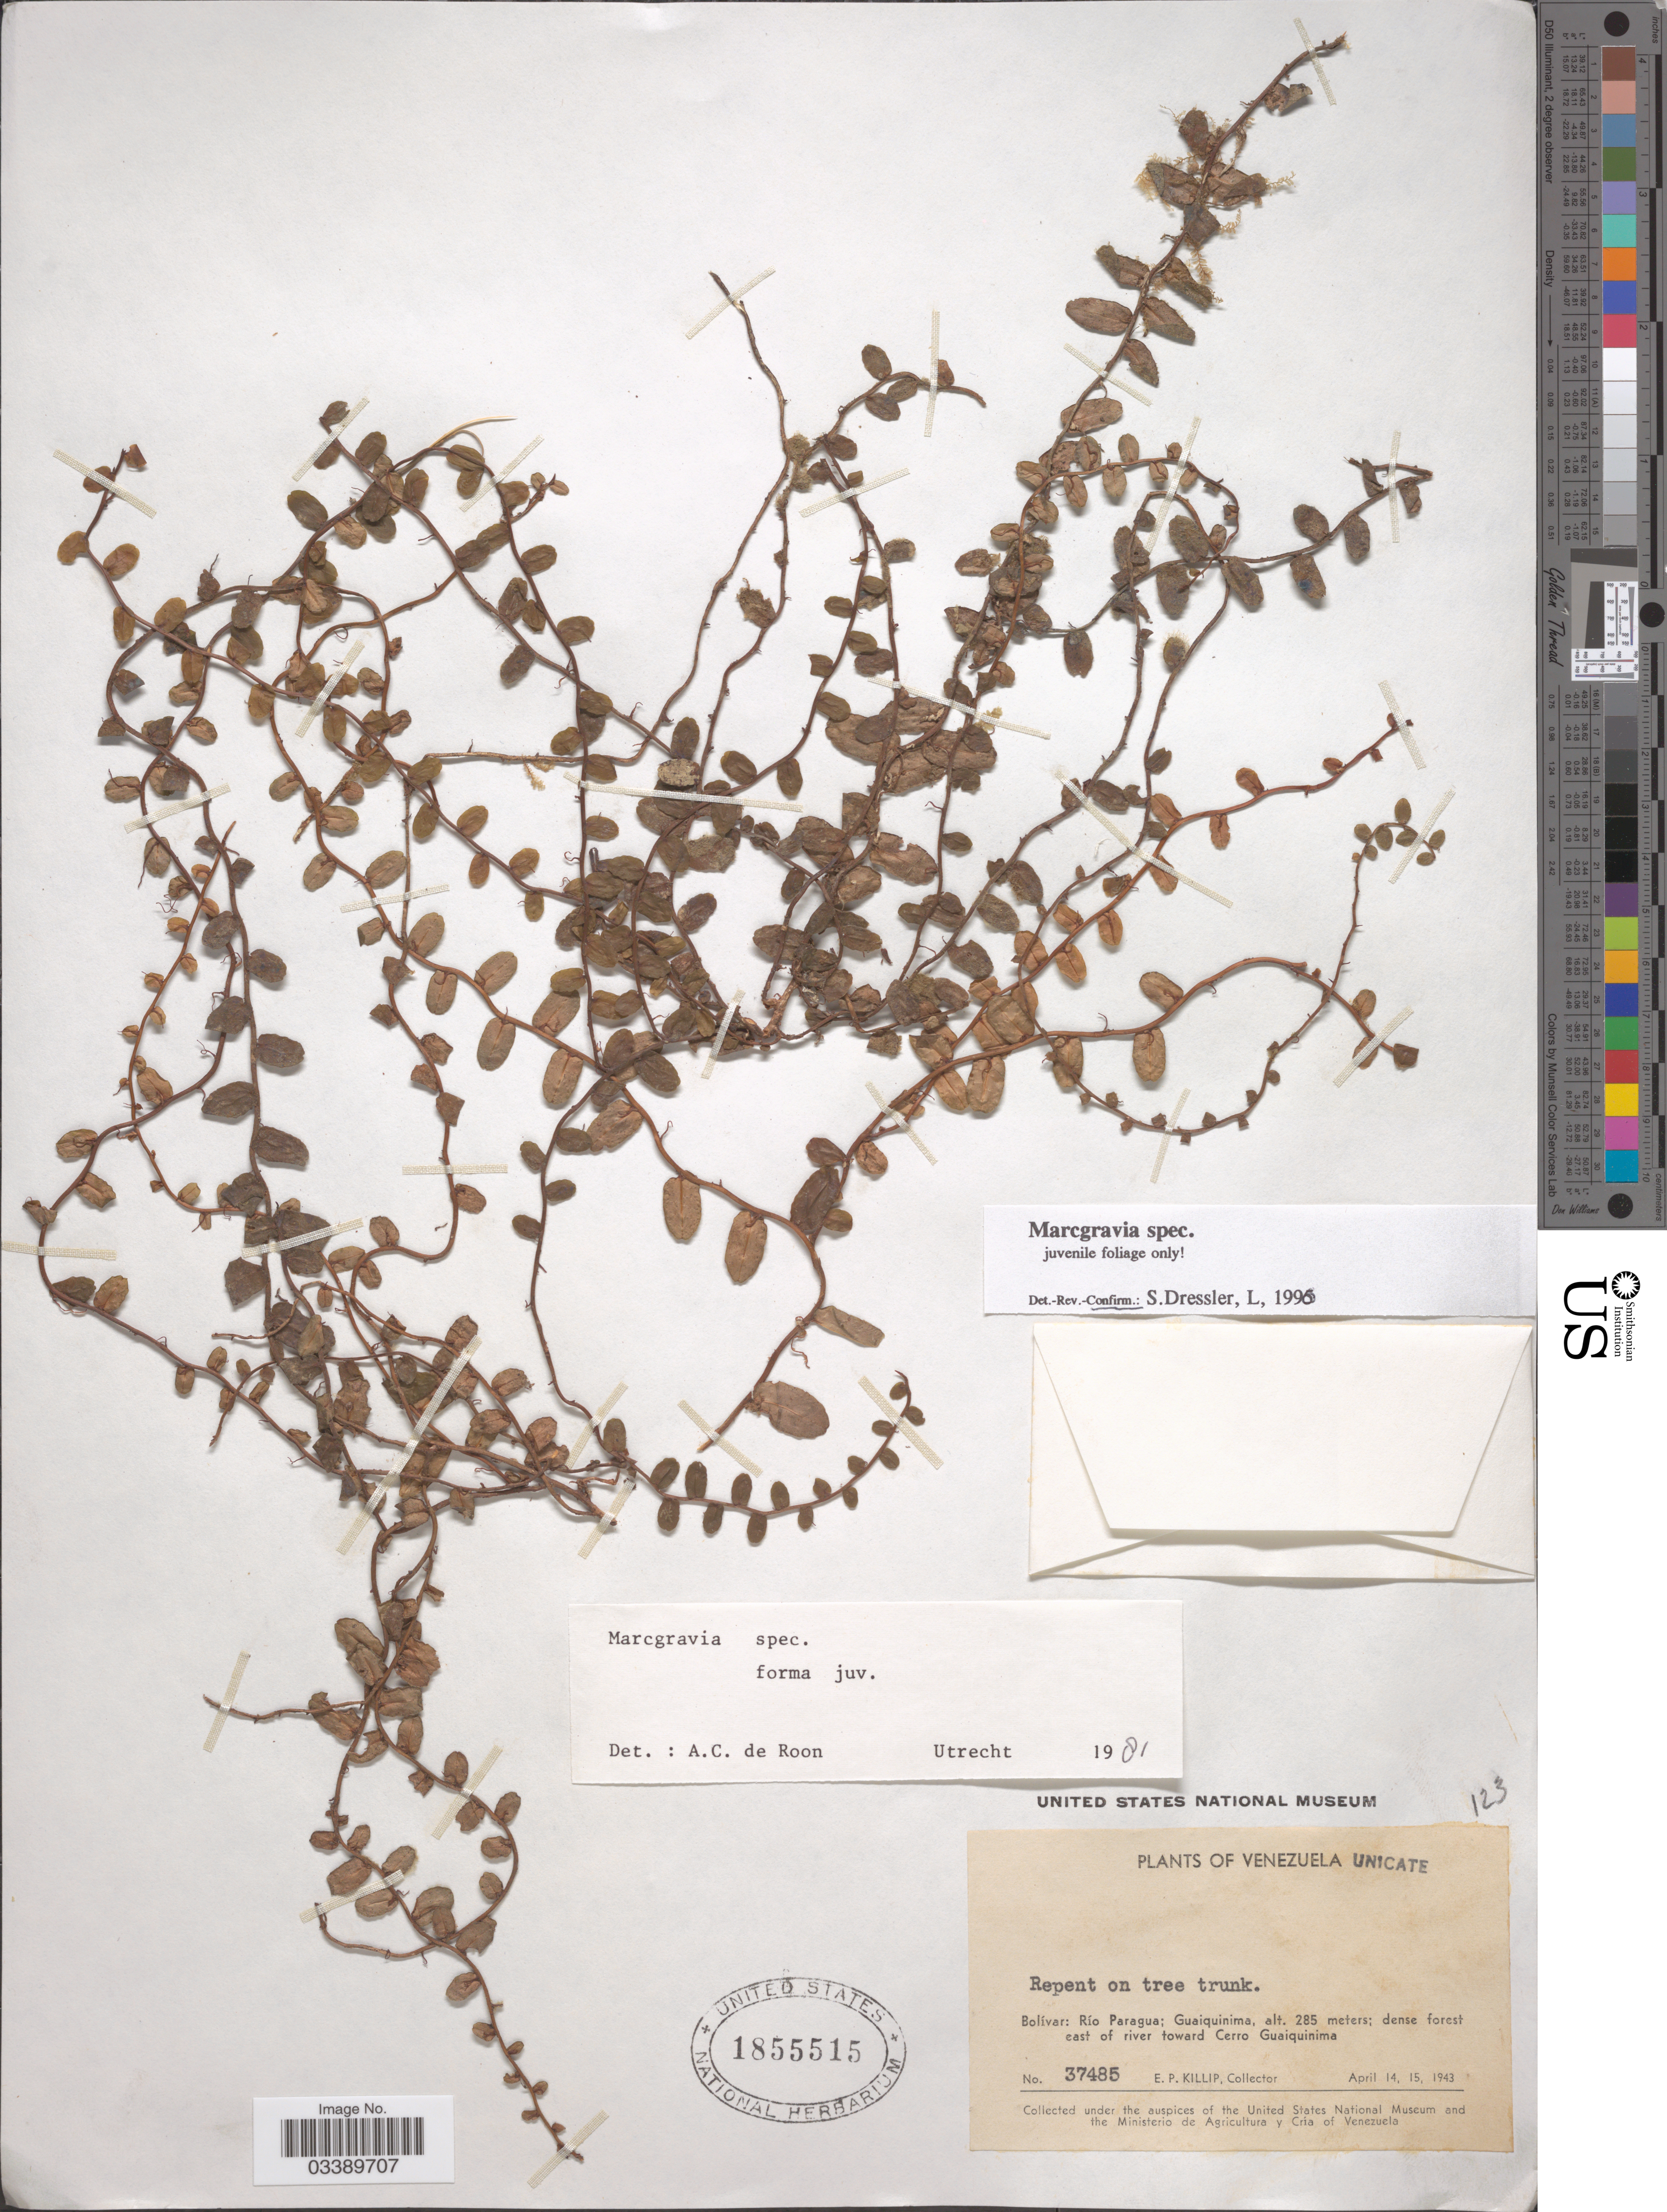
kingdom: Plantae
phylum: Tracheophyta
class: Magnoliopsida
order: Ericales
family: Marcgraviaceae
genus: Marcgravia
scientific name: Marcgravia sp.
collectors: E. P. Killip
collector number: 37485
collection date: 1943-04-14/1943-04-15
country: Venezuela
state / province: Bolivar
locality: Río Paragua; Guaiquinima. Dense forest east of river toward Cerro Guaiquinima.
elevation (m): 285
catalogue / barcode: US 1855515